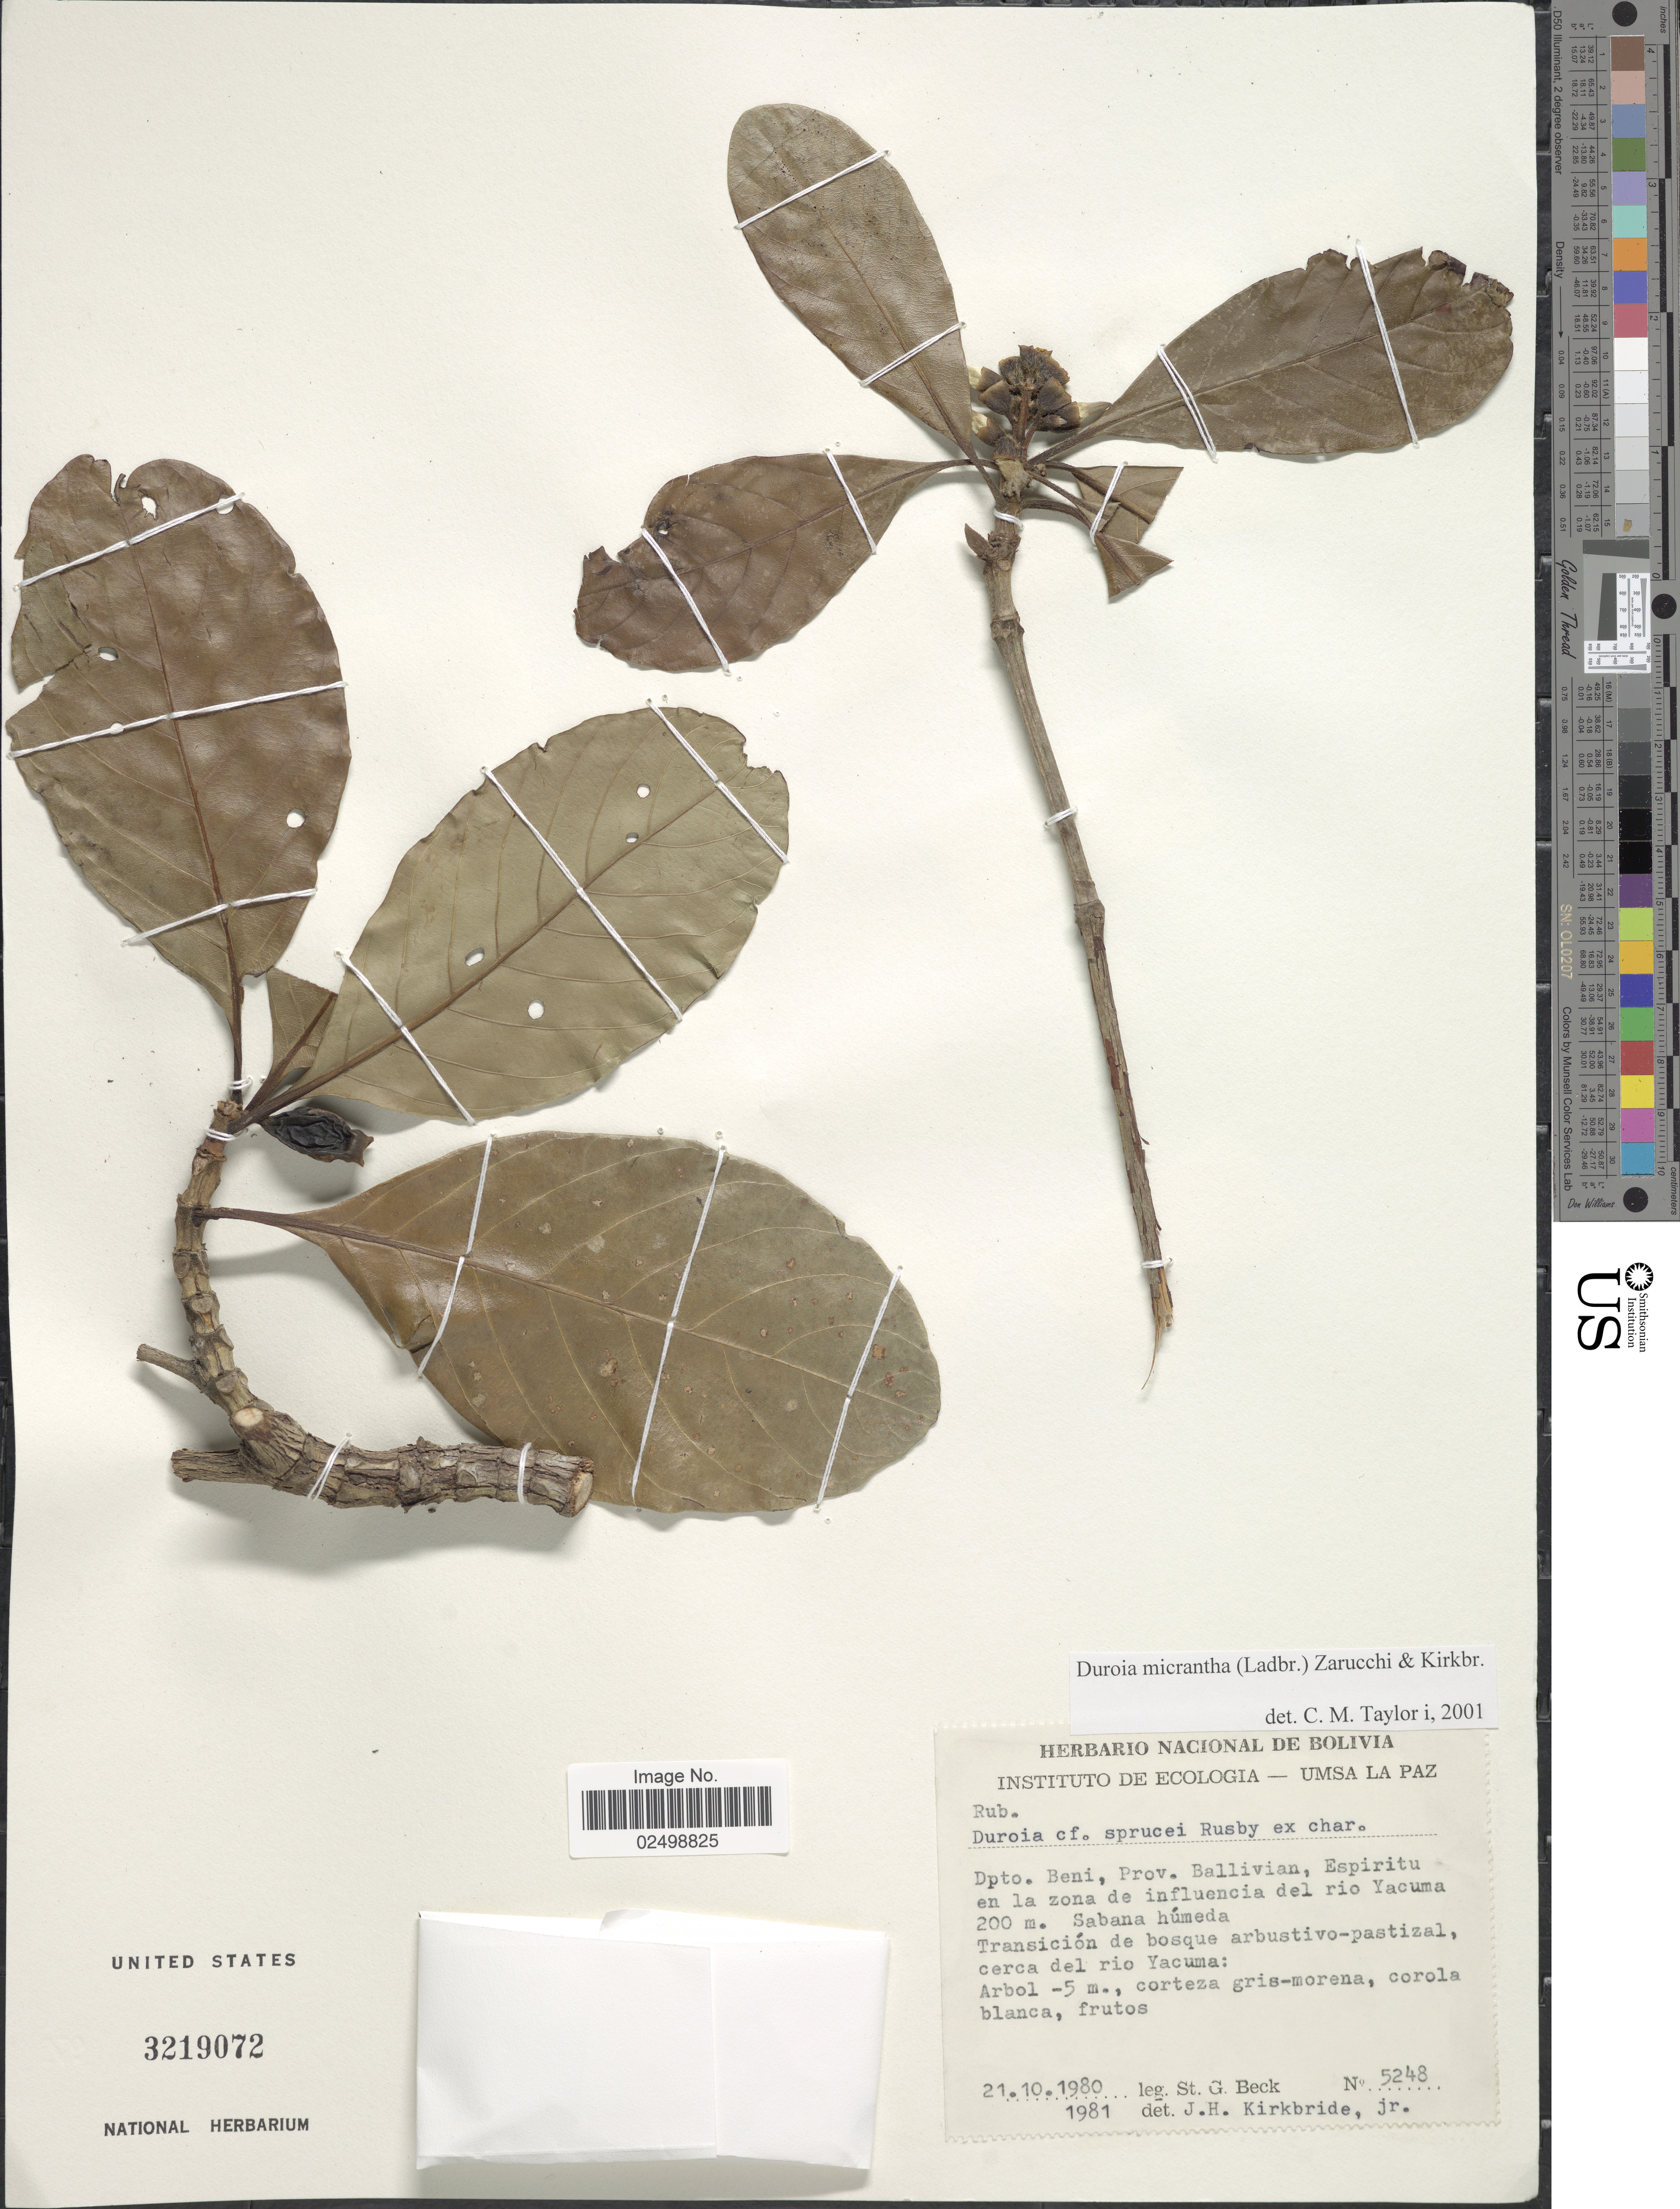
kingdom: Plantae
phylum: Tracheophyta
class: Magnoliopsida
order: Gentianales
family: Rubiaceae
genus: Duroia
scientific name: Duroia micrantha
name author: (Ladbr.) Zarucchi & J.H. Kirkbr.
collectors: S. G. Beck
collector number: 5248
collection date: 1980-10-21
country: Bolivia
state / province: Beni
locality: Dpto. Beni, Prov. Ballivian, Espiritu en la zona de influencia del rio Yacuma. Saban húmeda. Transición de bosque arbustivo-pastizal cerca del rio Yacuma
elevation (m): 200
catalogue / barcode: US 3219072